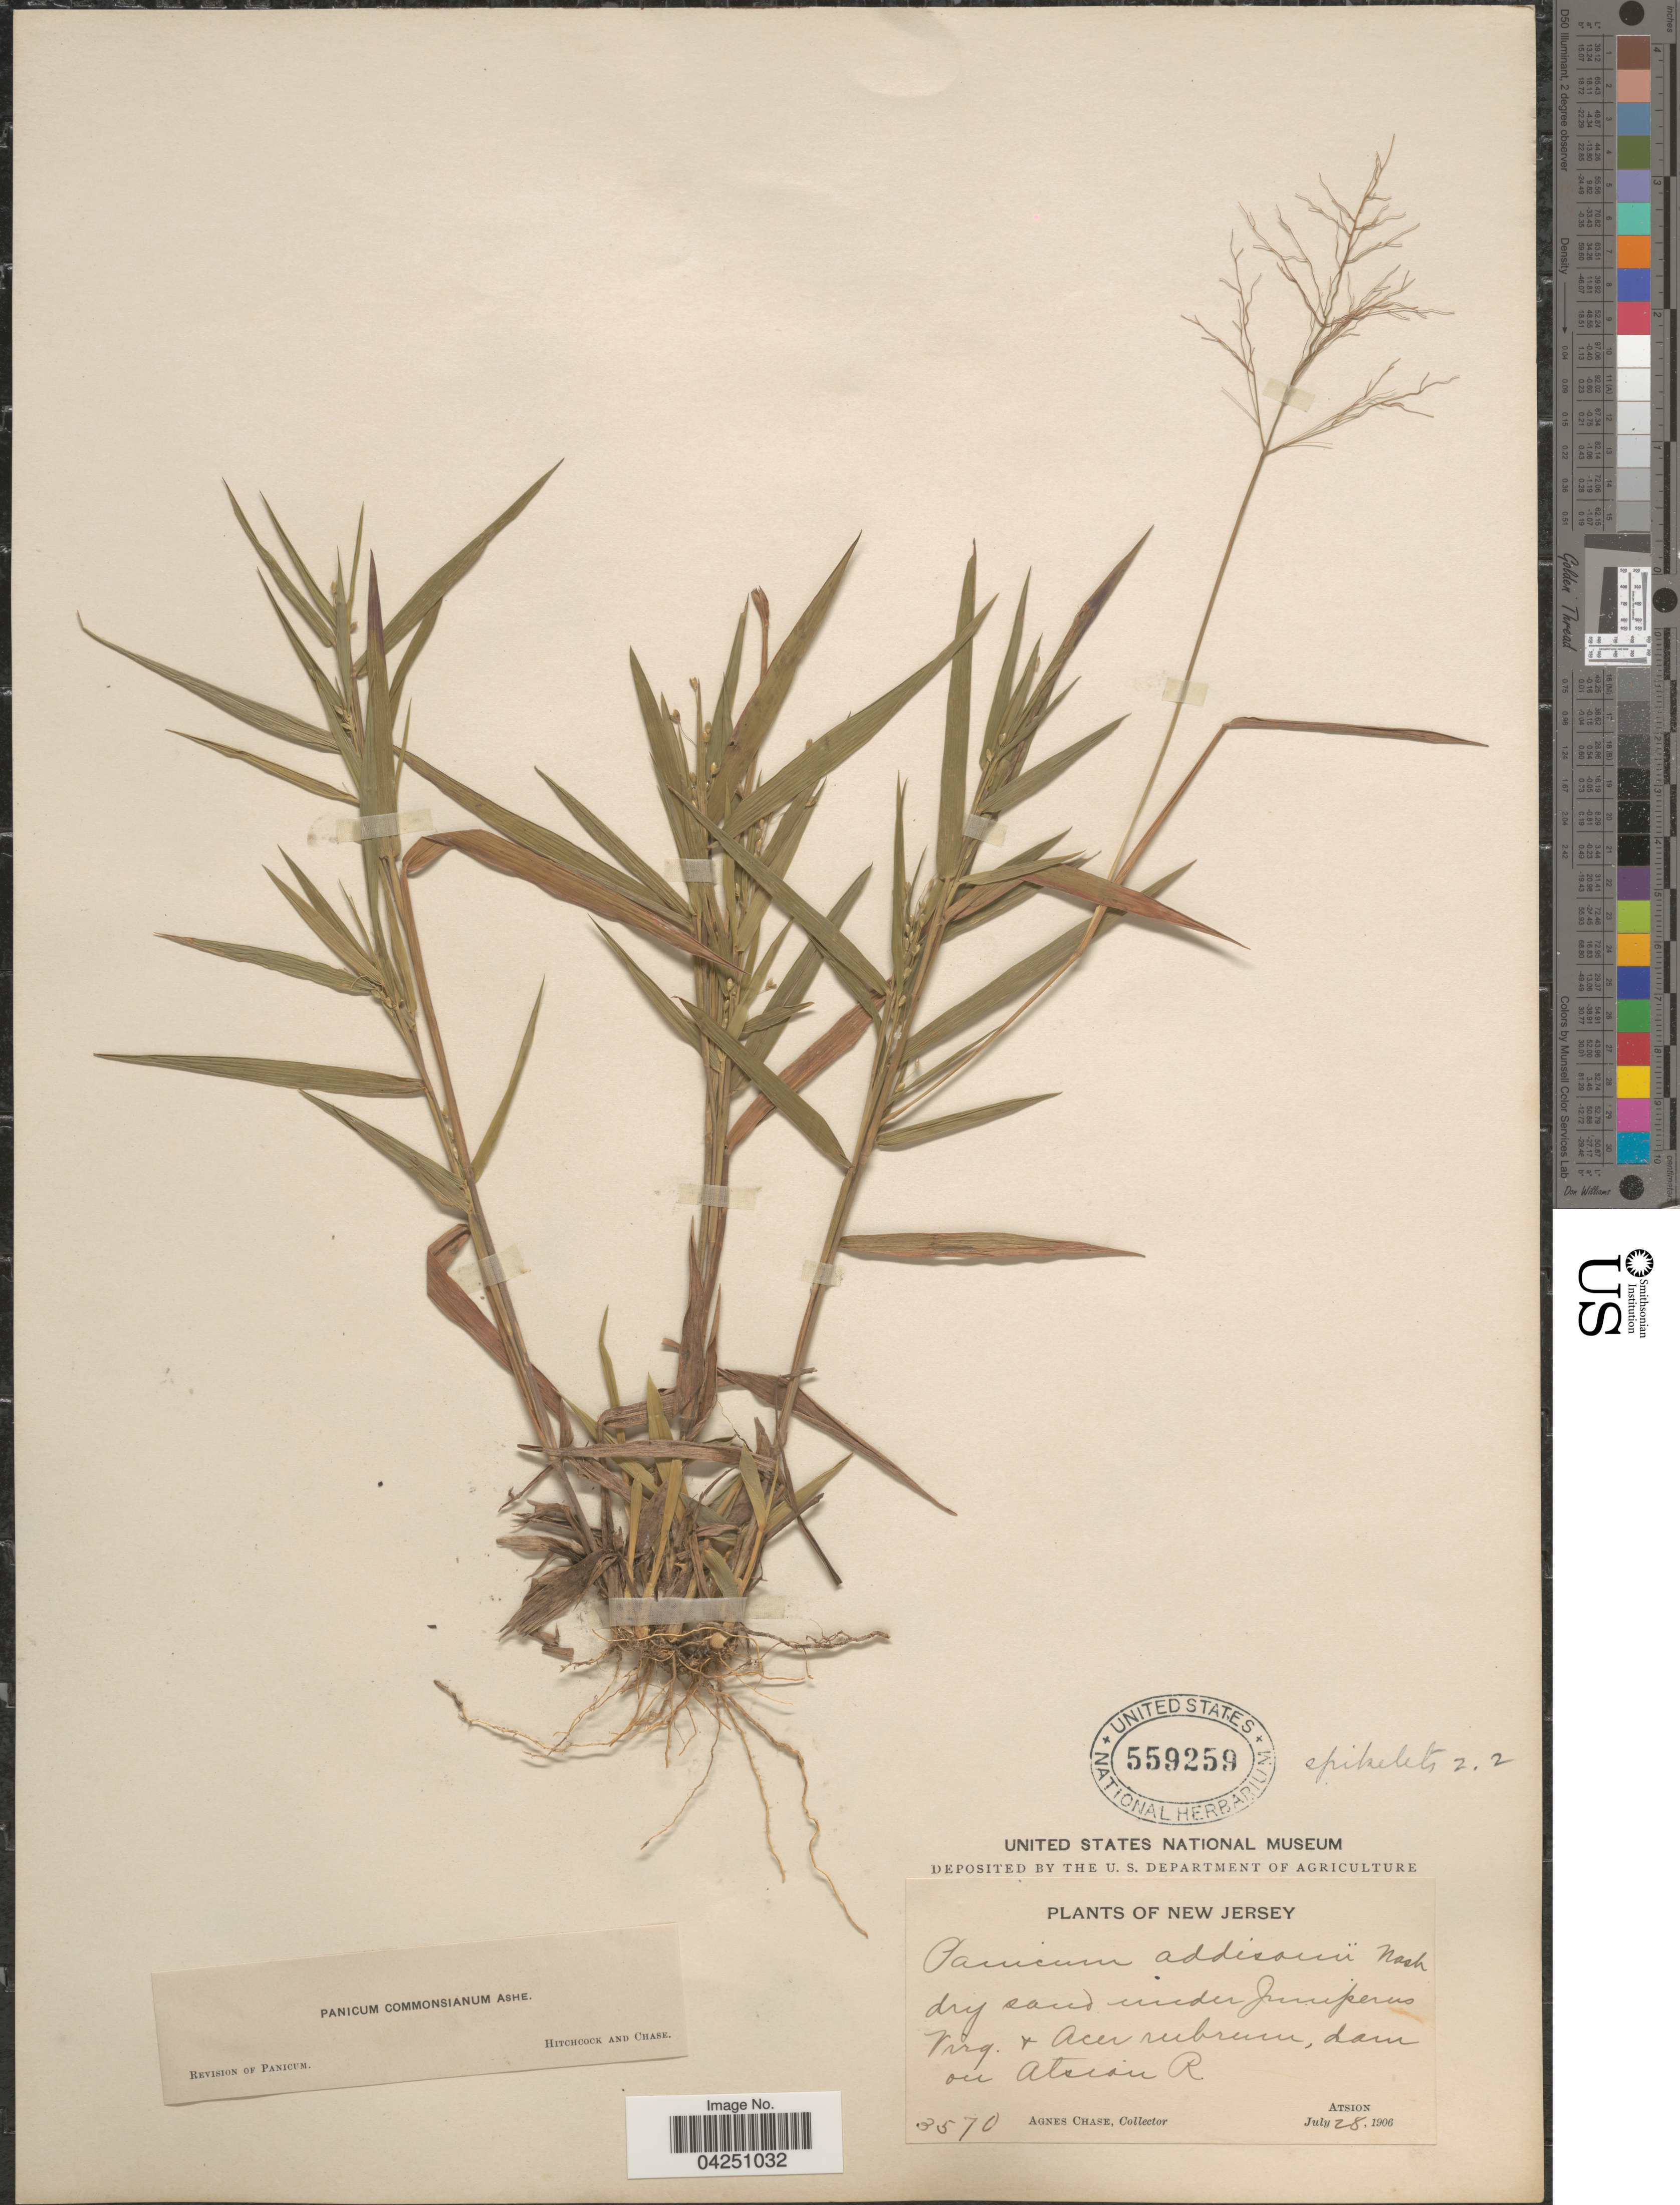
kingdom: Plantae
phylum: Tracheophyta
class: Liliopsida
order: Poales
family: Poaceae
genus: Dichanthelium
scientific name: Dichanthelium acuminatum var. acuminatum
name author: (Sw.) Gould & C.A. Clark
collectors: A. Chase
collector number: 3570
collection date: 1906-07-28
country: United States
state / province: New Jersey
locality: Dam on Atsion R. Atsion.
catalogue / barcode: US 559259